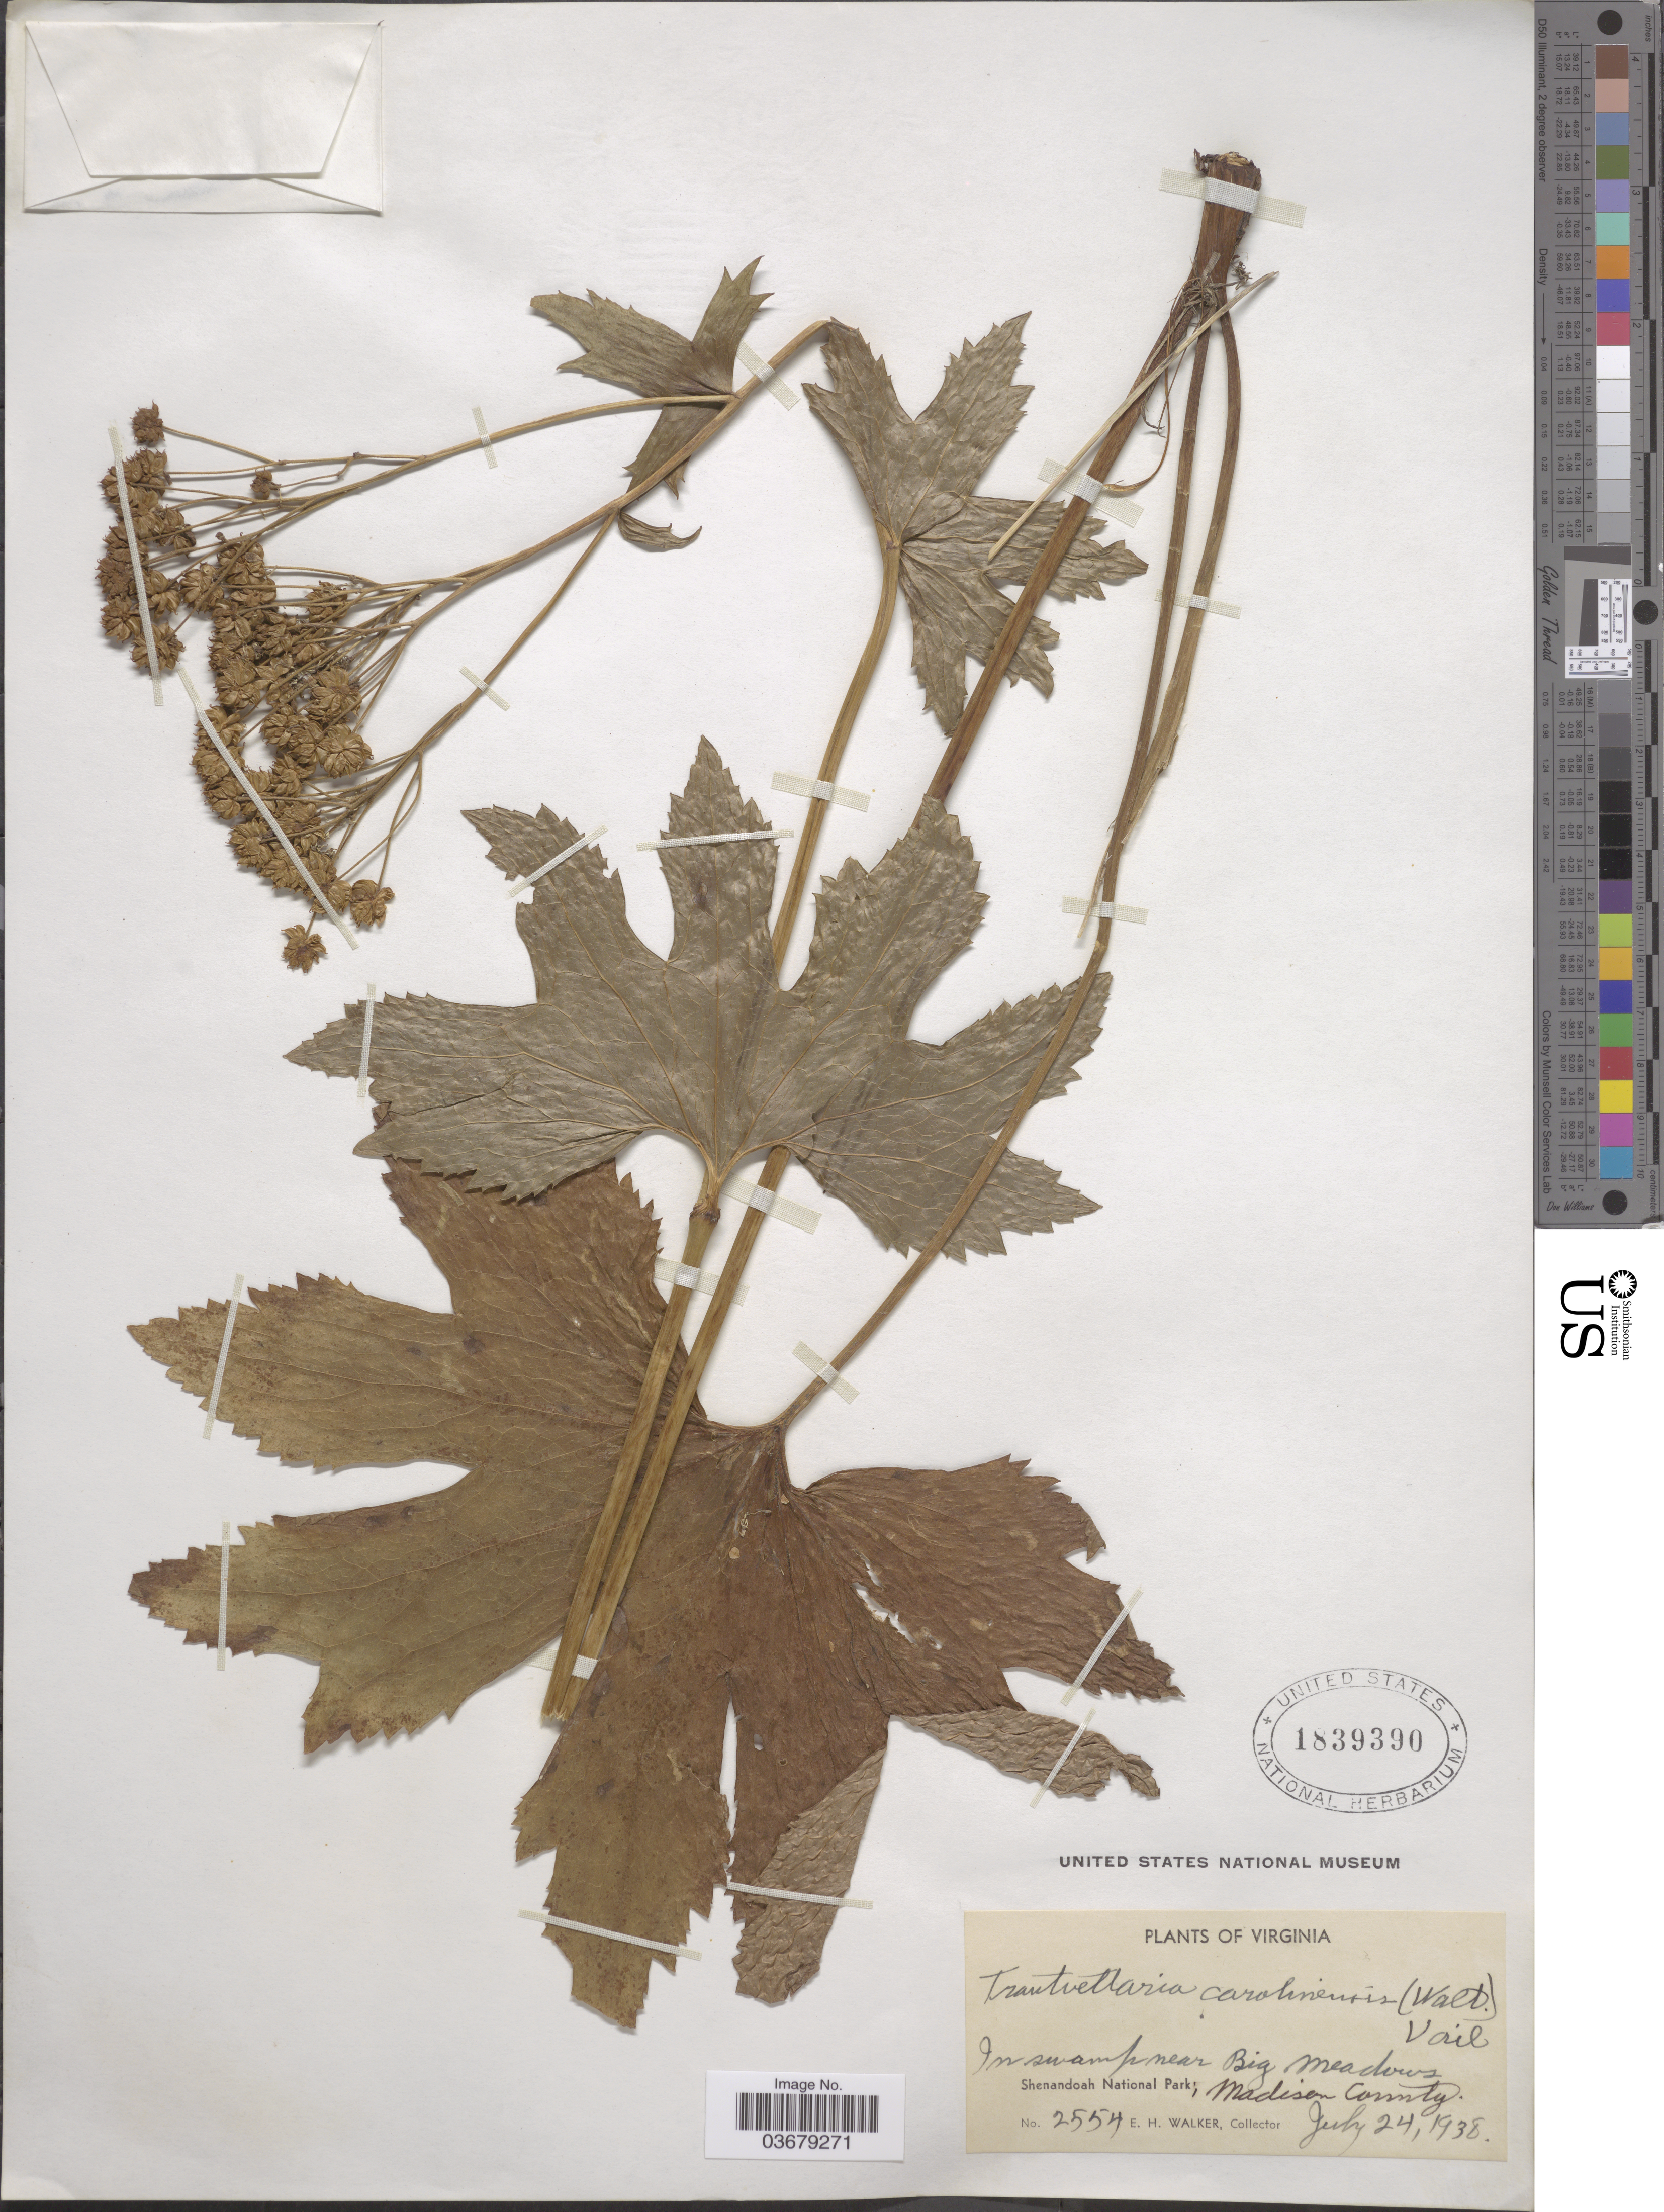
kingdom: Plantae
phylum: Tracheophyta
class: Magnoliopsida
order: Ranunculales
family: Ranunculaceae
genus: Trautvetteria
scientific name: Trautvetteria caroliniensis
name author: (Walter) Vail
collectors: E. H. Walker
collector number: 2554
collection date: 1938-07-24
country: United States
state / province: Virginia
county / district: Madison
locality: In swamp near Big Meadows. Shenandoah National Park; Madison County.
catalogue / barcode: US 1839390